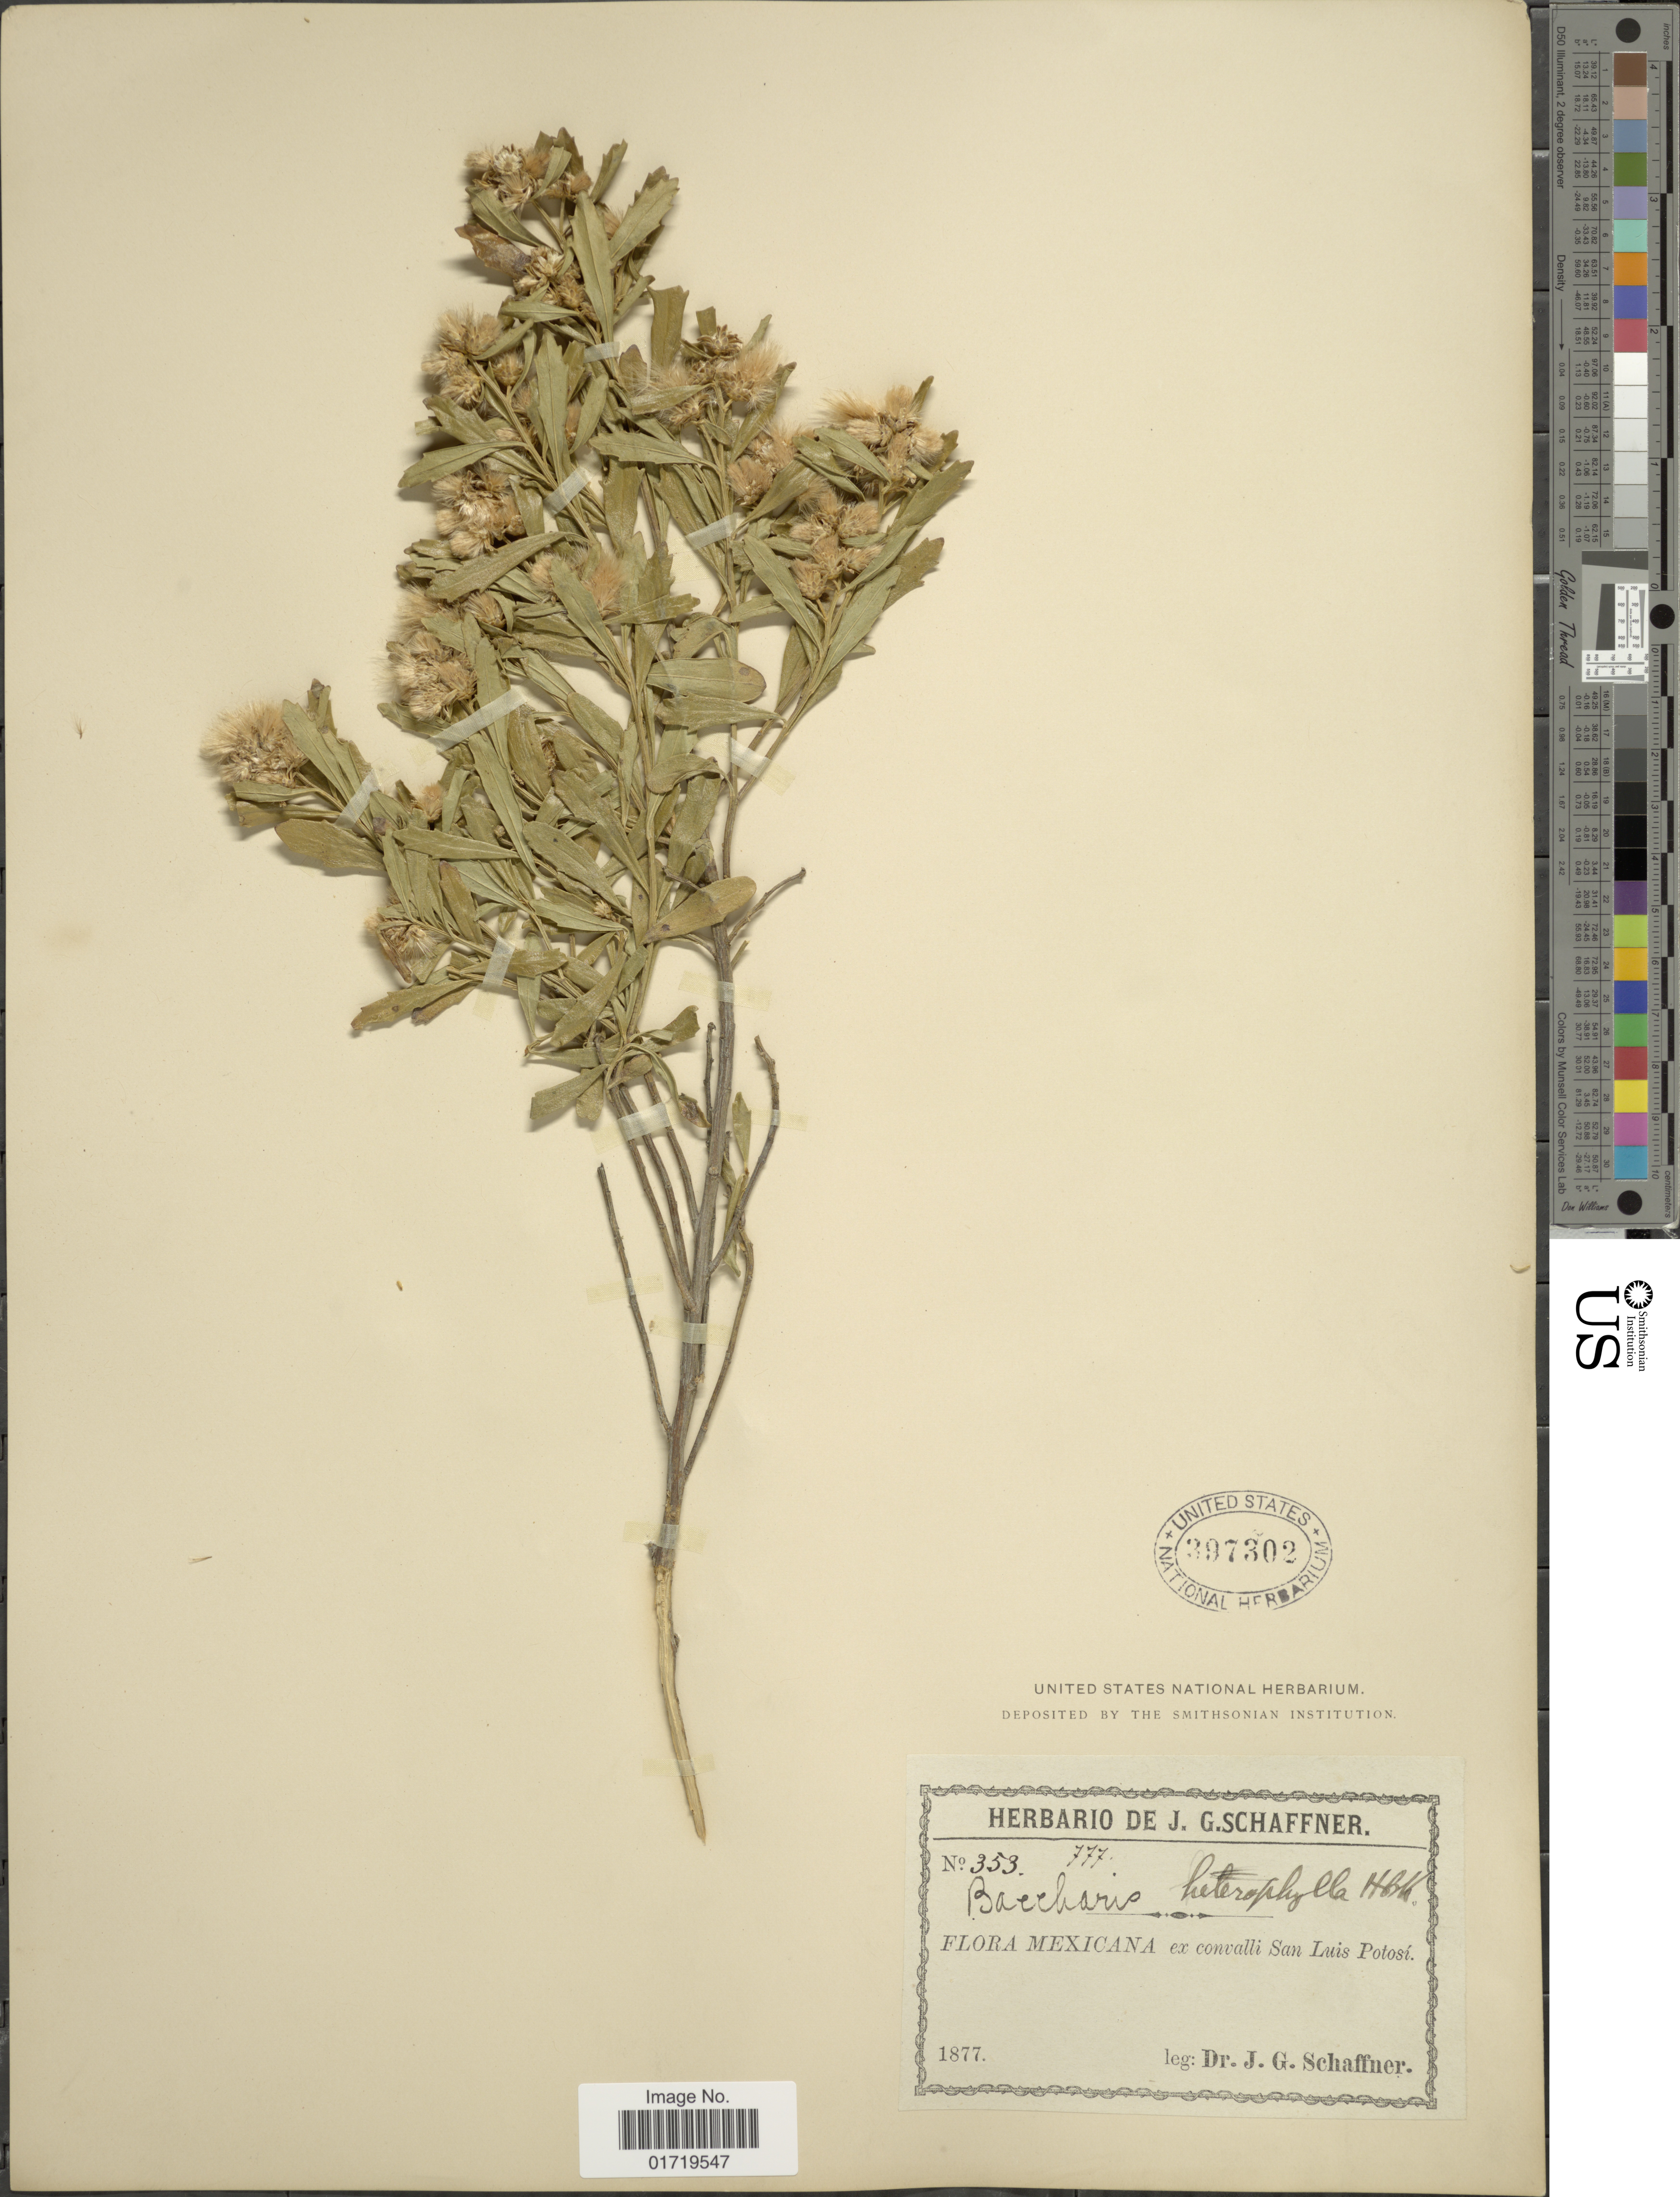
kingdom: Plantae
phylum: Tracheophyta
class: Magnoliopsida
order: Asterales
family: Asteraceae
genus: Baccharis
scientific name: Baccharis heterophylla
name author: Kunth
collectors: J. G. Schaffner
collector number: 353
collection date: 1877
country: Mexico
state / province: San Luis Potosí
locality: Ex convalli San Luis Potosi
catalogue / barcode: US 397302